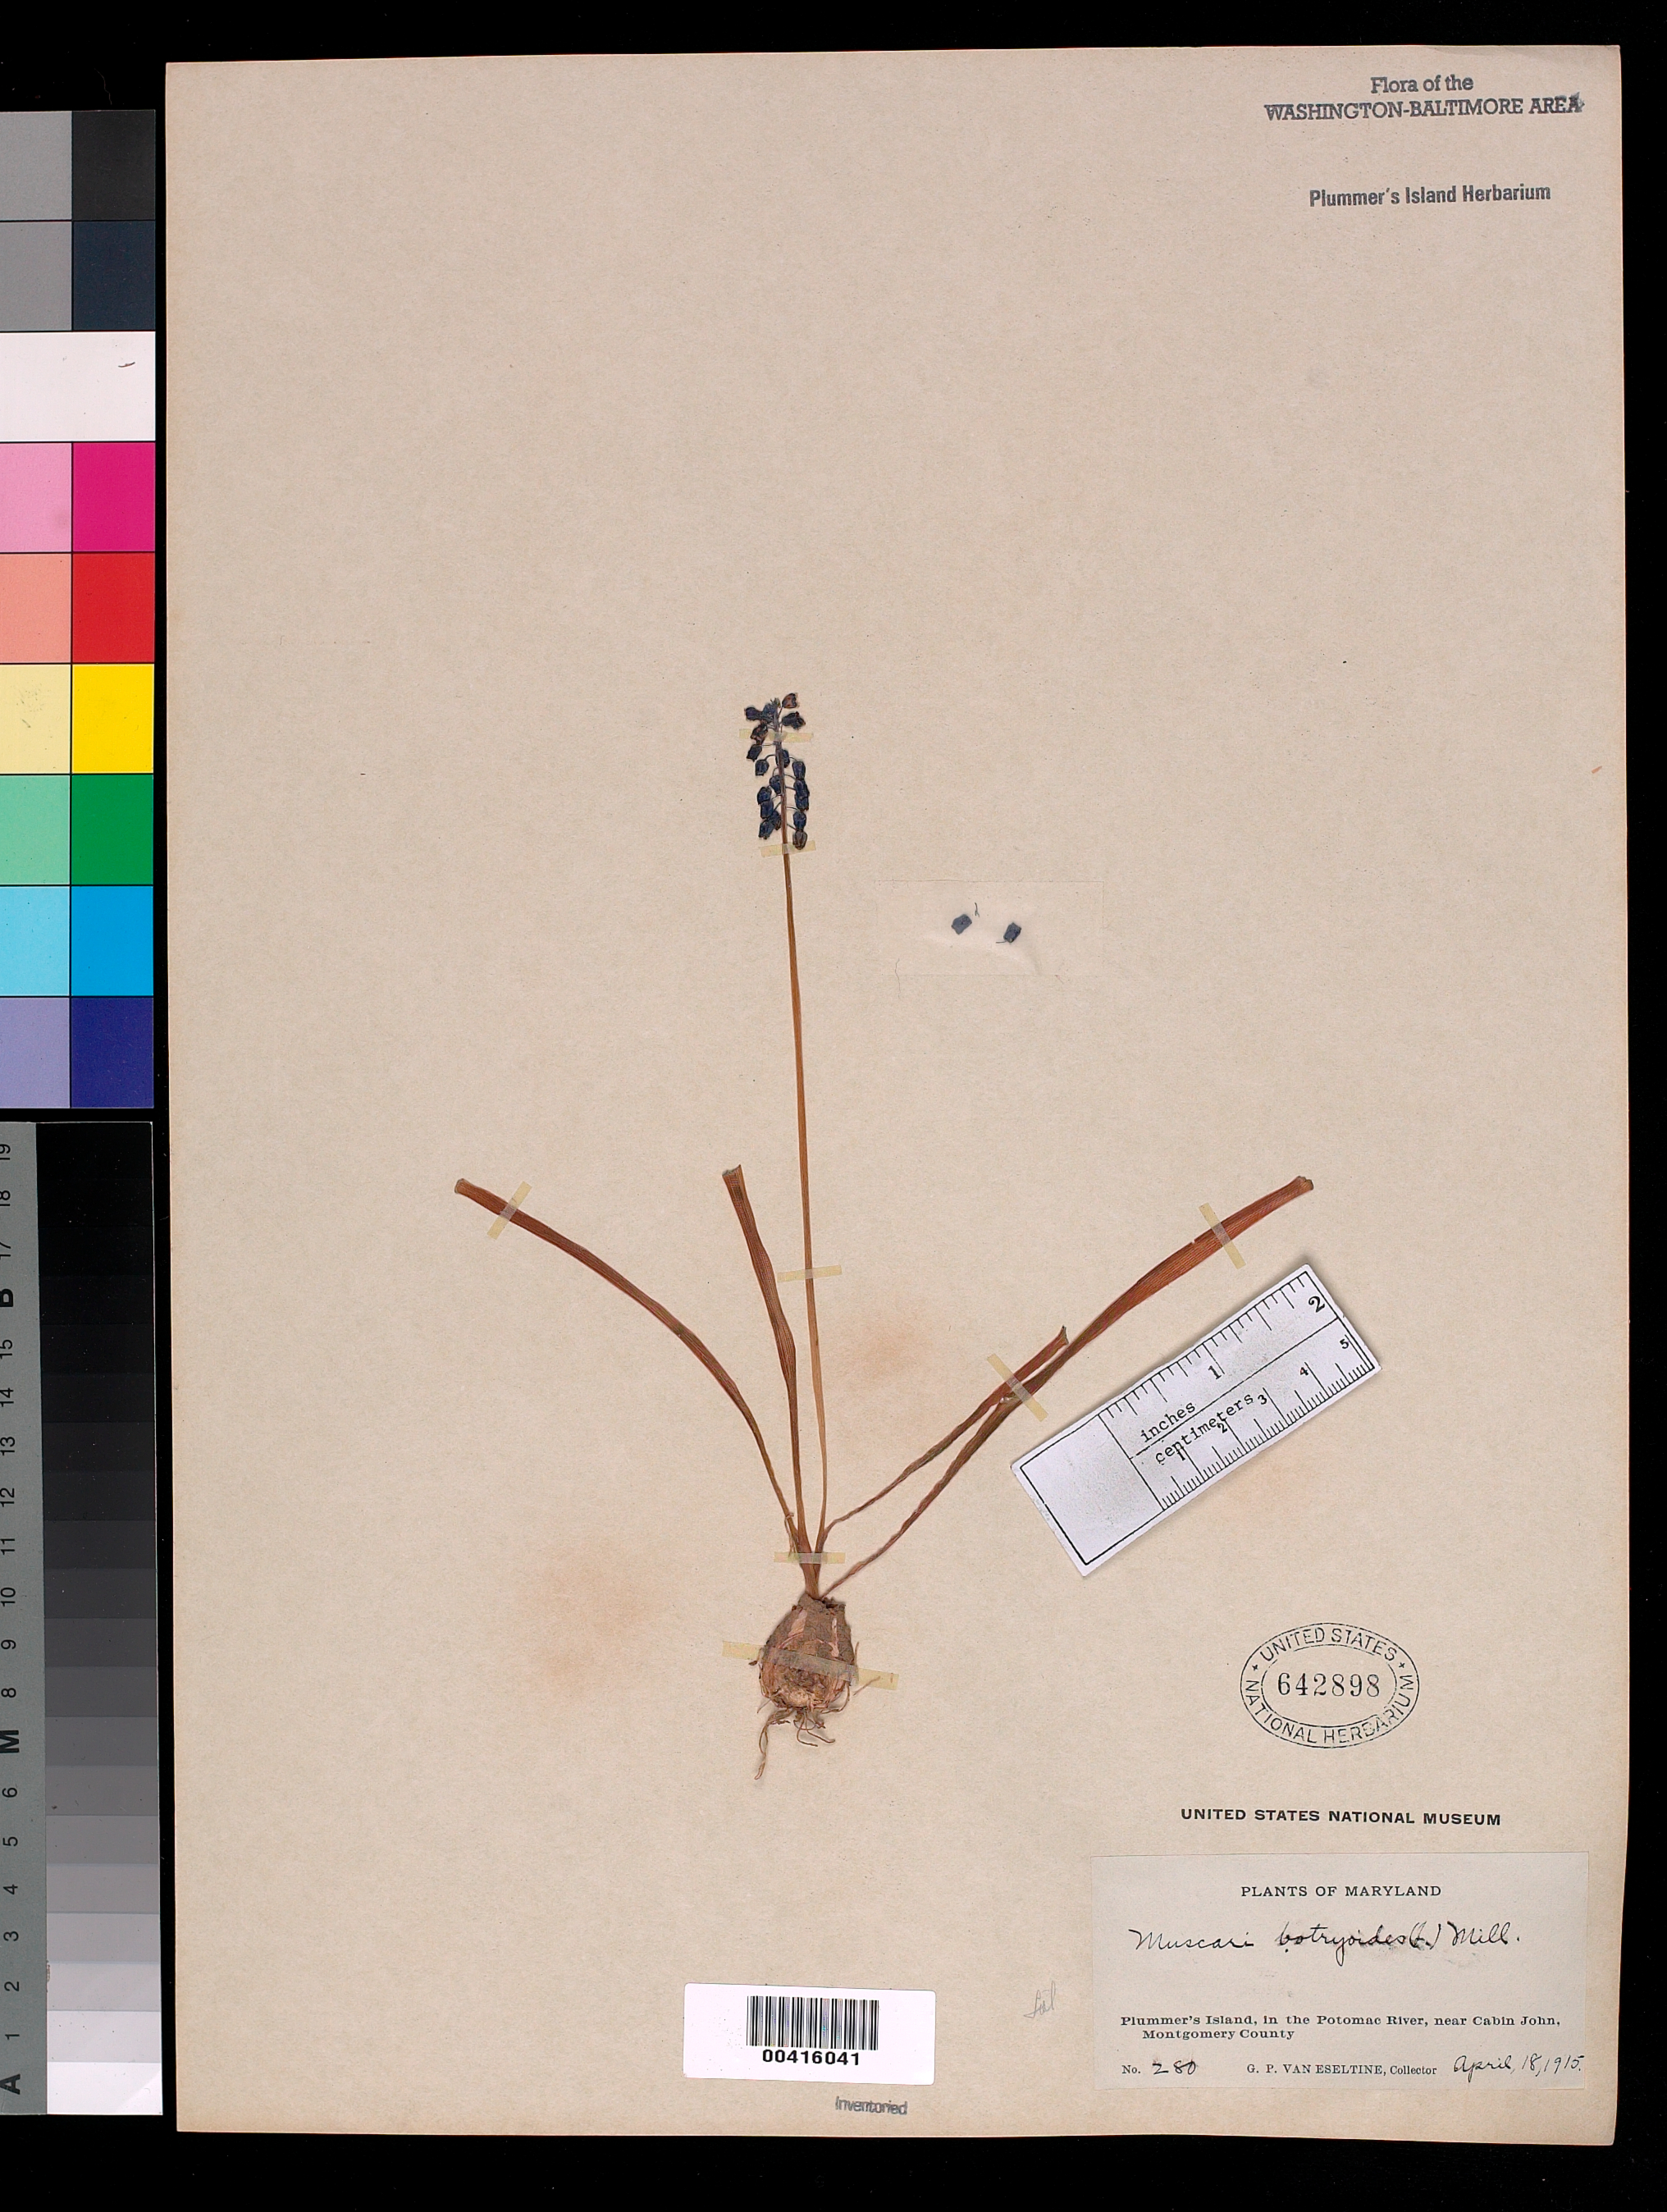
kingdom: Plantae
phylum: Tracheophyta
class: Liliopsida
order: Asparagales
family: Asparagaceae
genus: Muscari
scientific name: Muscari botryoides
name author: (L.) Mill.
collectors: G. P. Van Eseltine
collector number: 280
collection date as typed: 18 Apr 1915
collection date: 1915-04-18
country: United States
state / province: Maryland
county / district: Montgomery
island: Plummers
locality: Plummer's Island Plummers Island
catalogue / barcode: US 642898